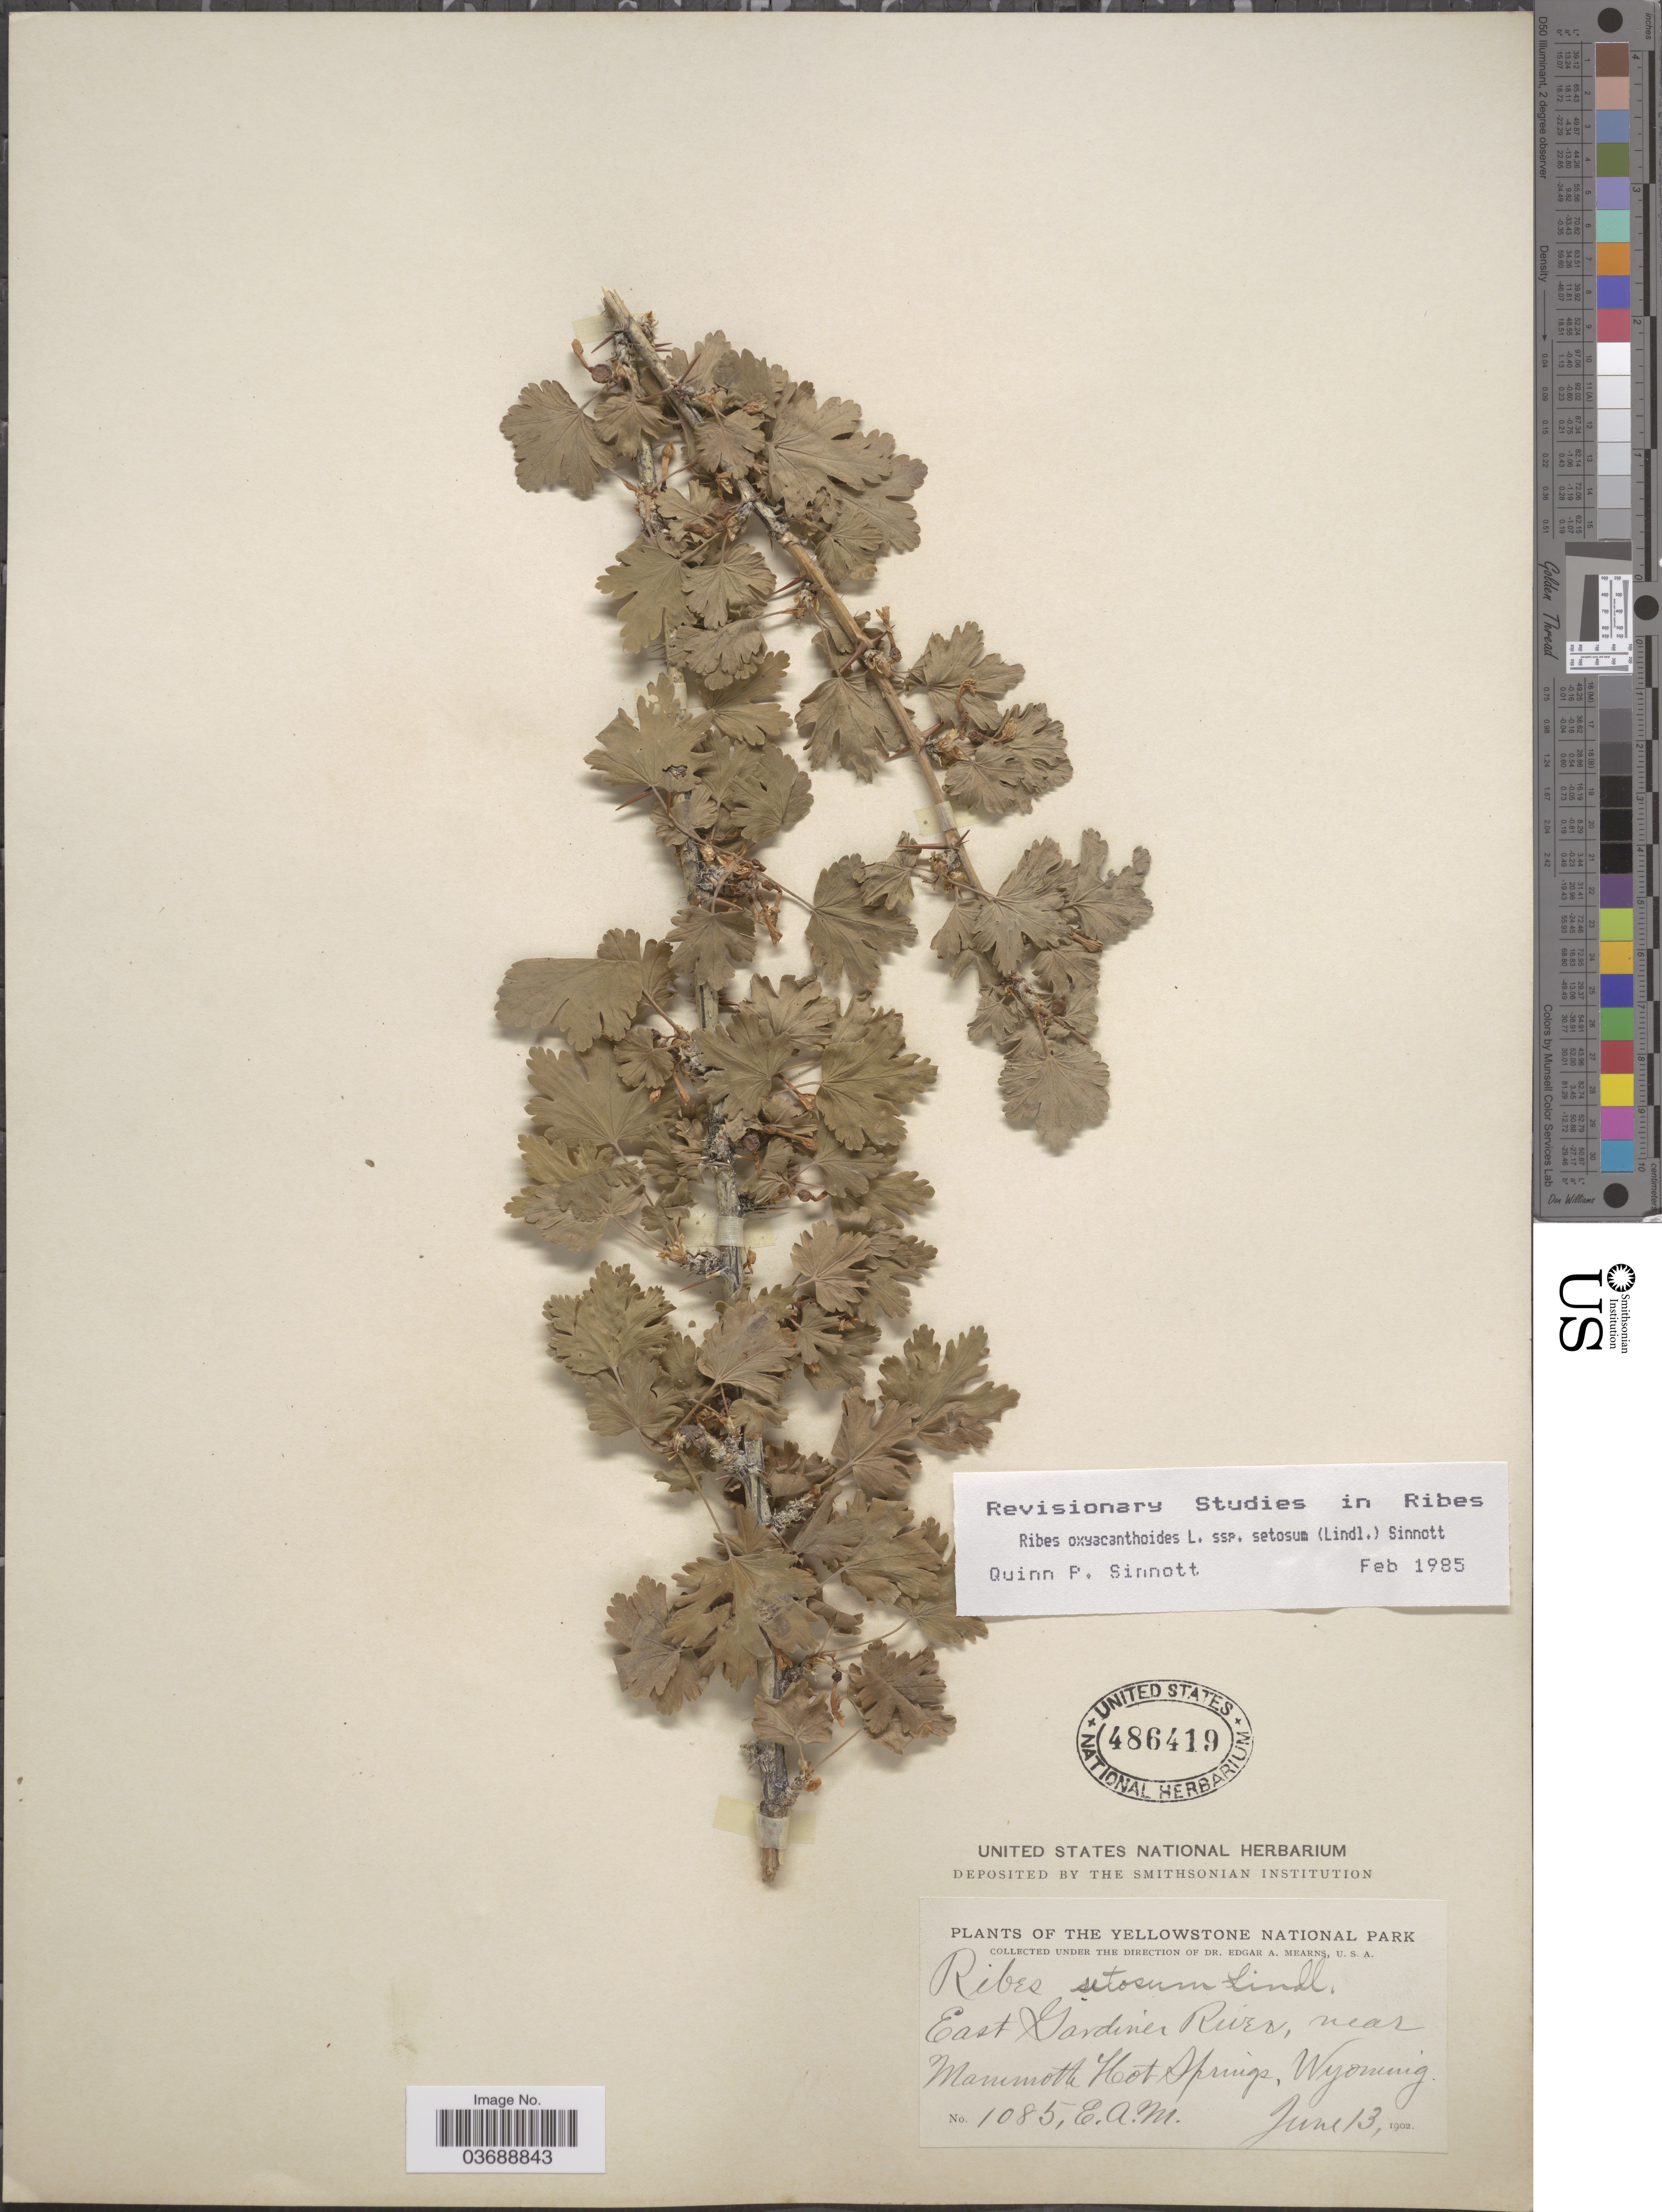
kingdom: Plantae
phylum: Tracheophyta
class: Magnoliopsida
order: Saxifragales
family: Grossulariaceae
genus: Ribes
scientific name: Ribes oxyacanthoides subsp. setosum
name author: (Lindl.) Q.P. Sinnott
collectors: E. A. Mearns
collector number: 1085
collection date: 1902-06-13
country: United States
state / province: Wyoming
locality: The Yellowstone National Park. East Gardiner River, near Mammoth Hot Springs.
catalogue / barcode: US 486419